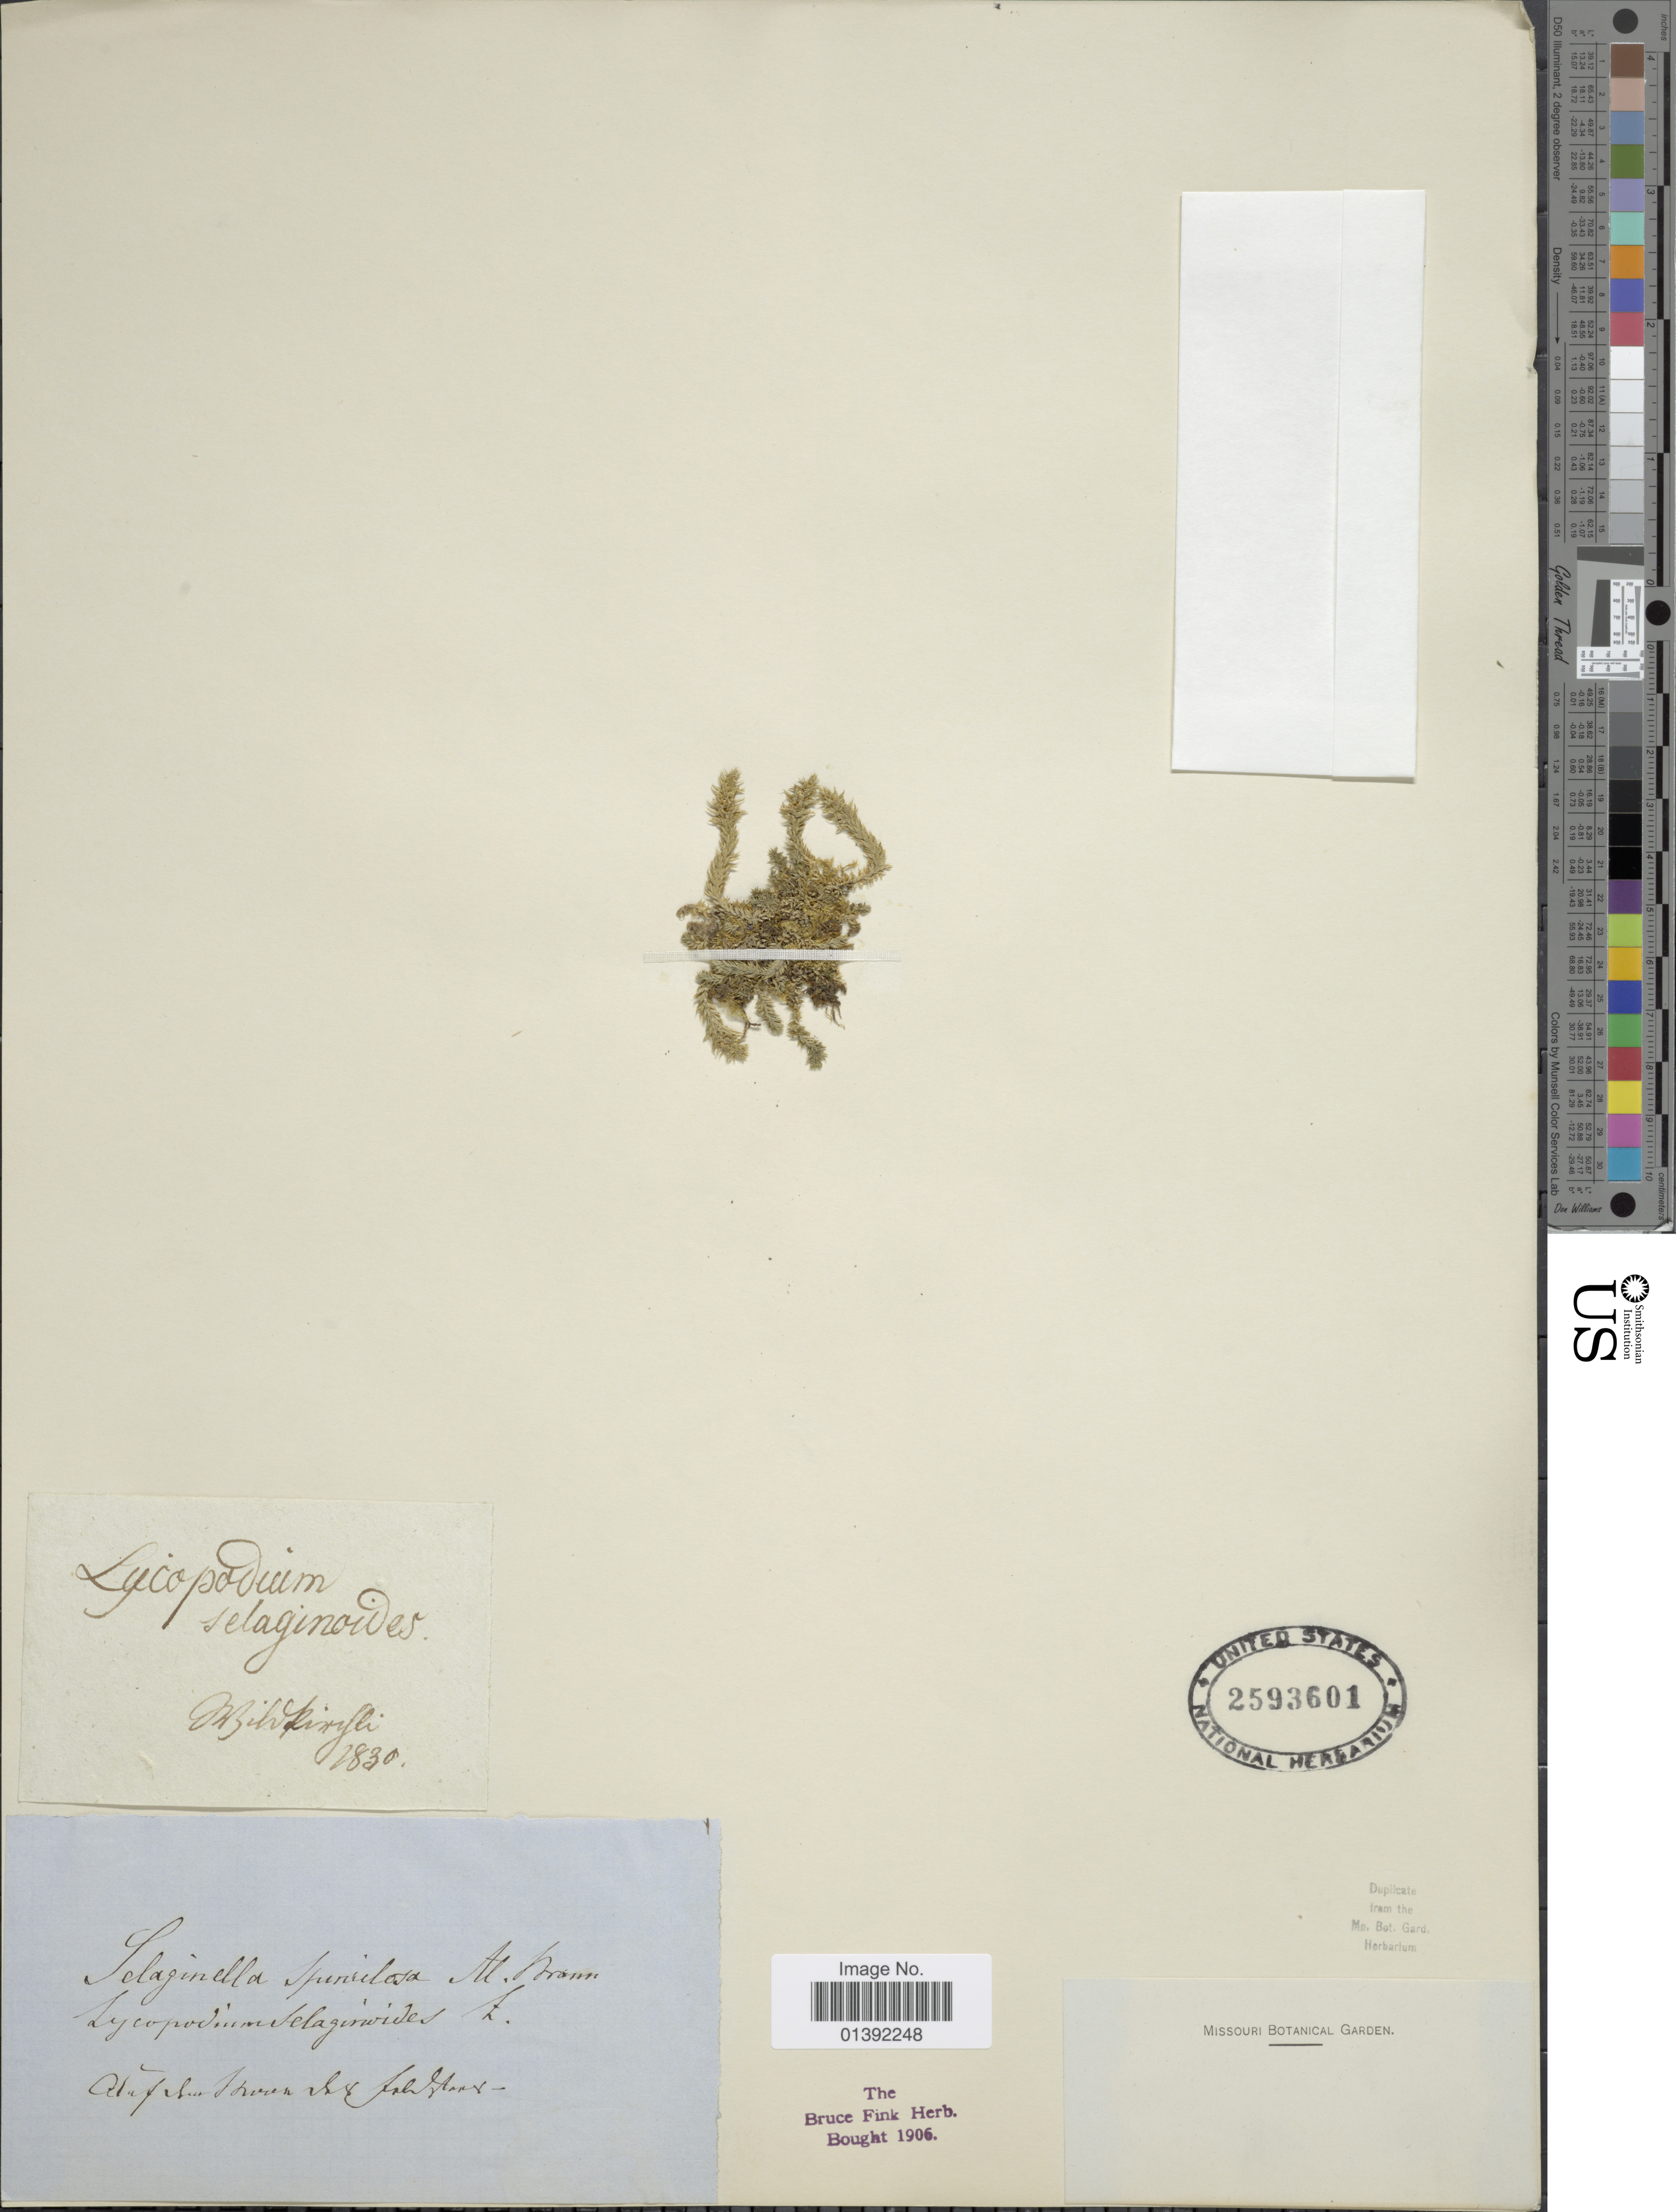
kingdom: Plantae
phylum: Tracheophyta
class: Lycopodiopsida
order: Selaginellales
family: Selaginellaceae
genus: Selaginella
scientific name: Selaginella selaginoides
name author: (L.) Link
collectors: Missouri Botanical Garden (MO)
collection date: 1830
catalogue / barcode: US 2593601